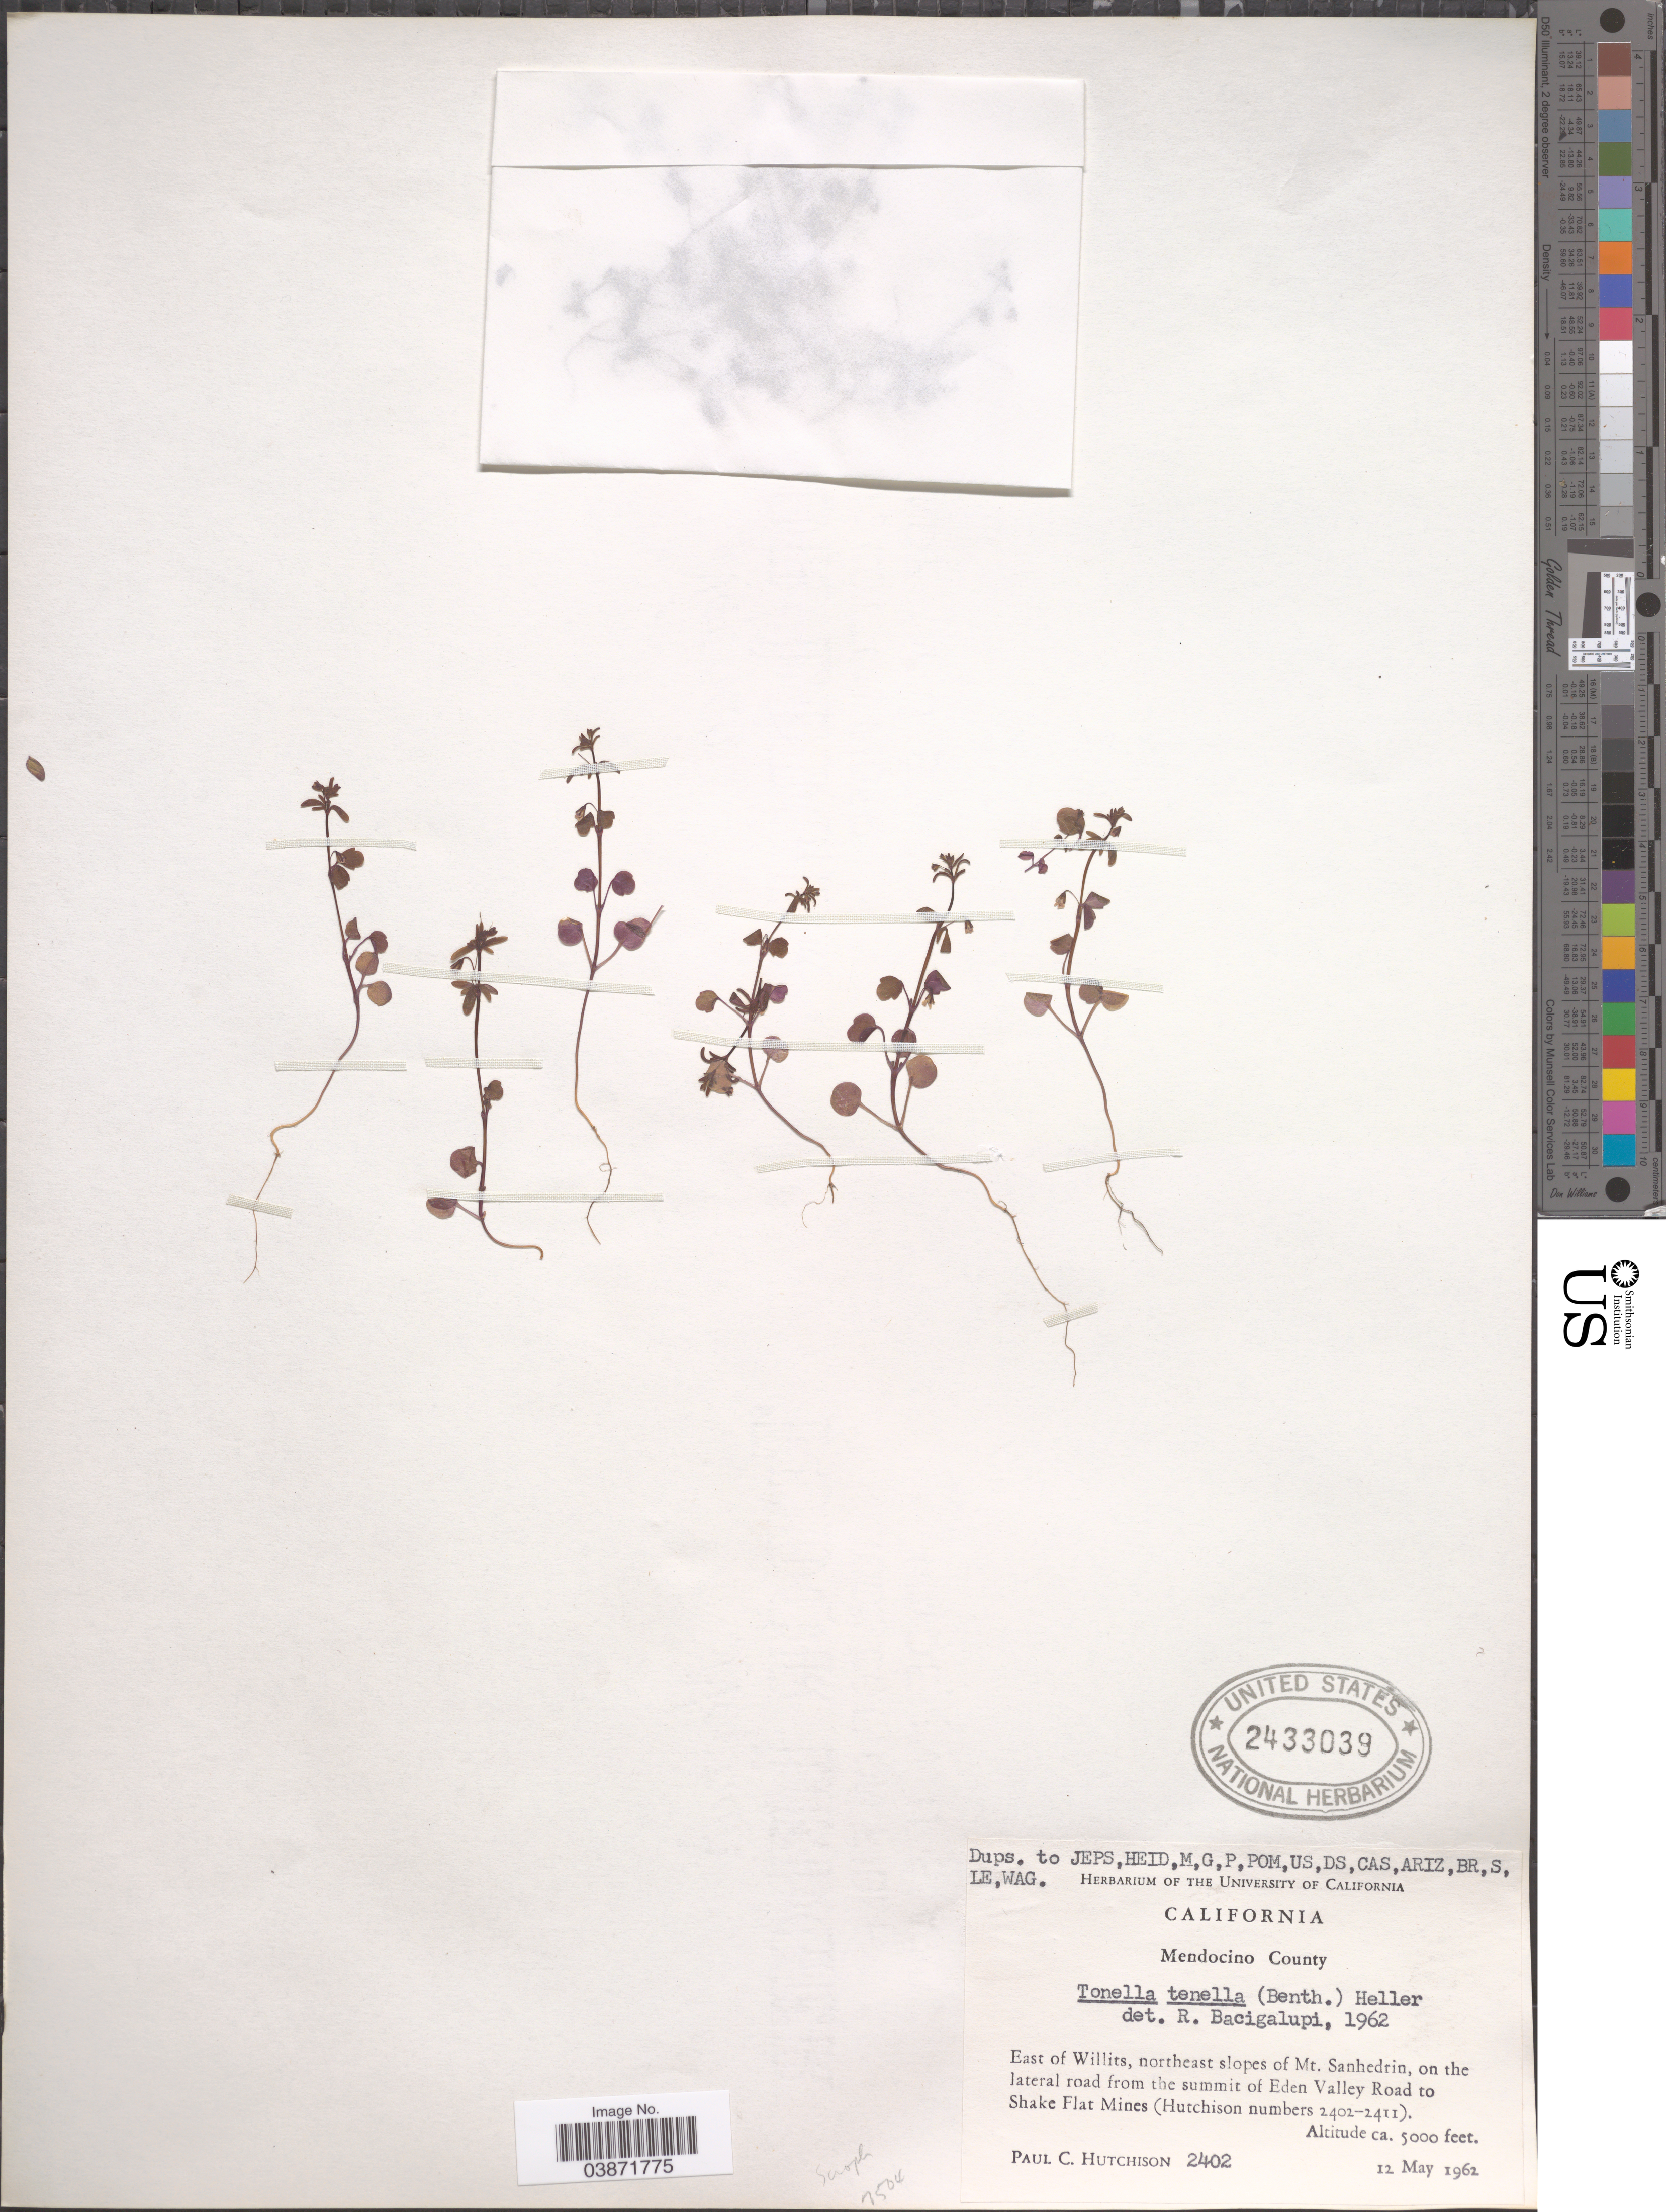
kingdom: Plantae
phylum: Tracheophyta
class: Magnoliopsida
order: Lamiales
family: Plantaginaceae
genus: Tonella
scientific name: Tonella tenella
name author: (Benth.) A. Heller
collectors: P. C. Hutchison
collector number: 2402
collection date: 1962-05-12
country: United States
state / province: California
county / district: Mendocino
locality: Mendocino County. East of Willits, northeast slopes of Mt. Sanhedrin, on the lateral road from the summit of Eden Valley Road to Shake Flat Mines.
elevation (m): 1524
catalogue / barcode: US 2433039